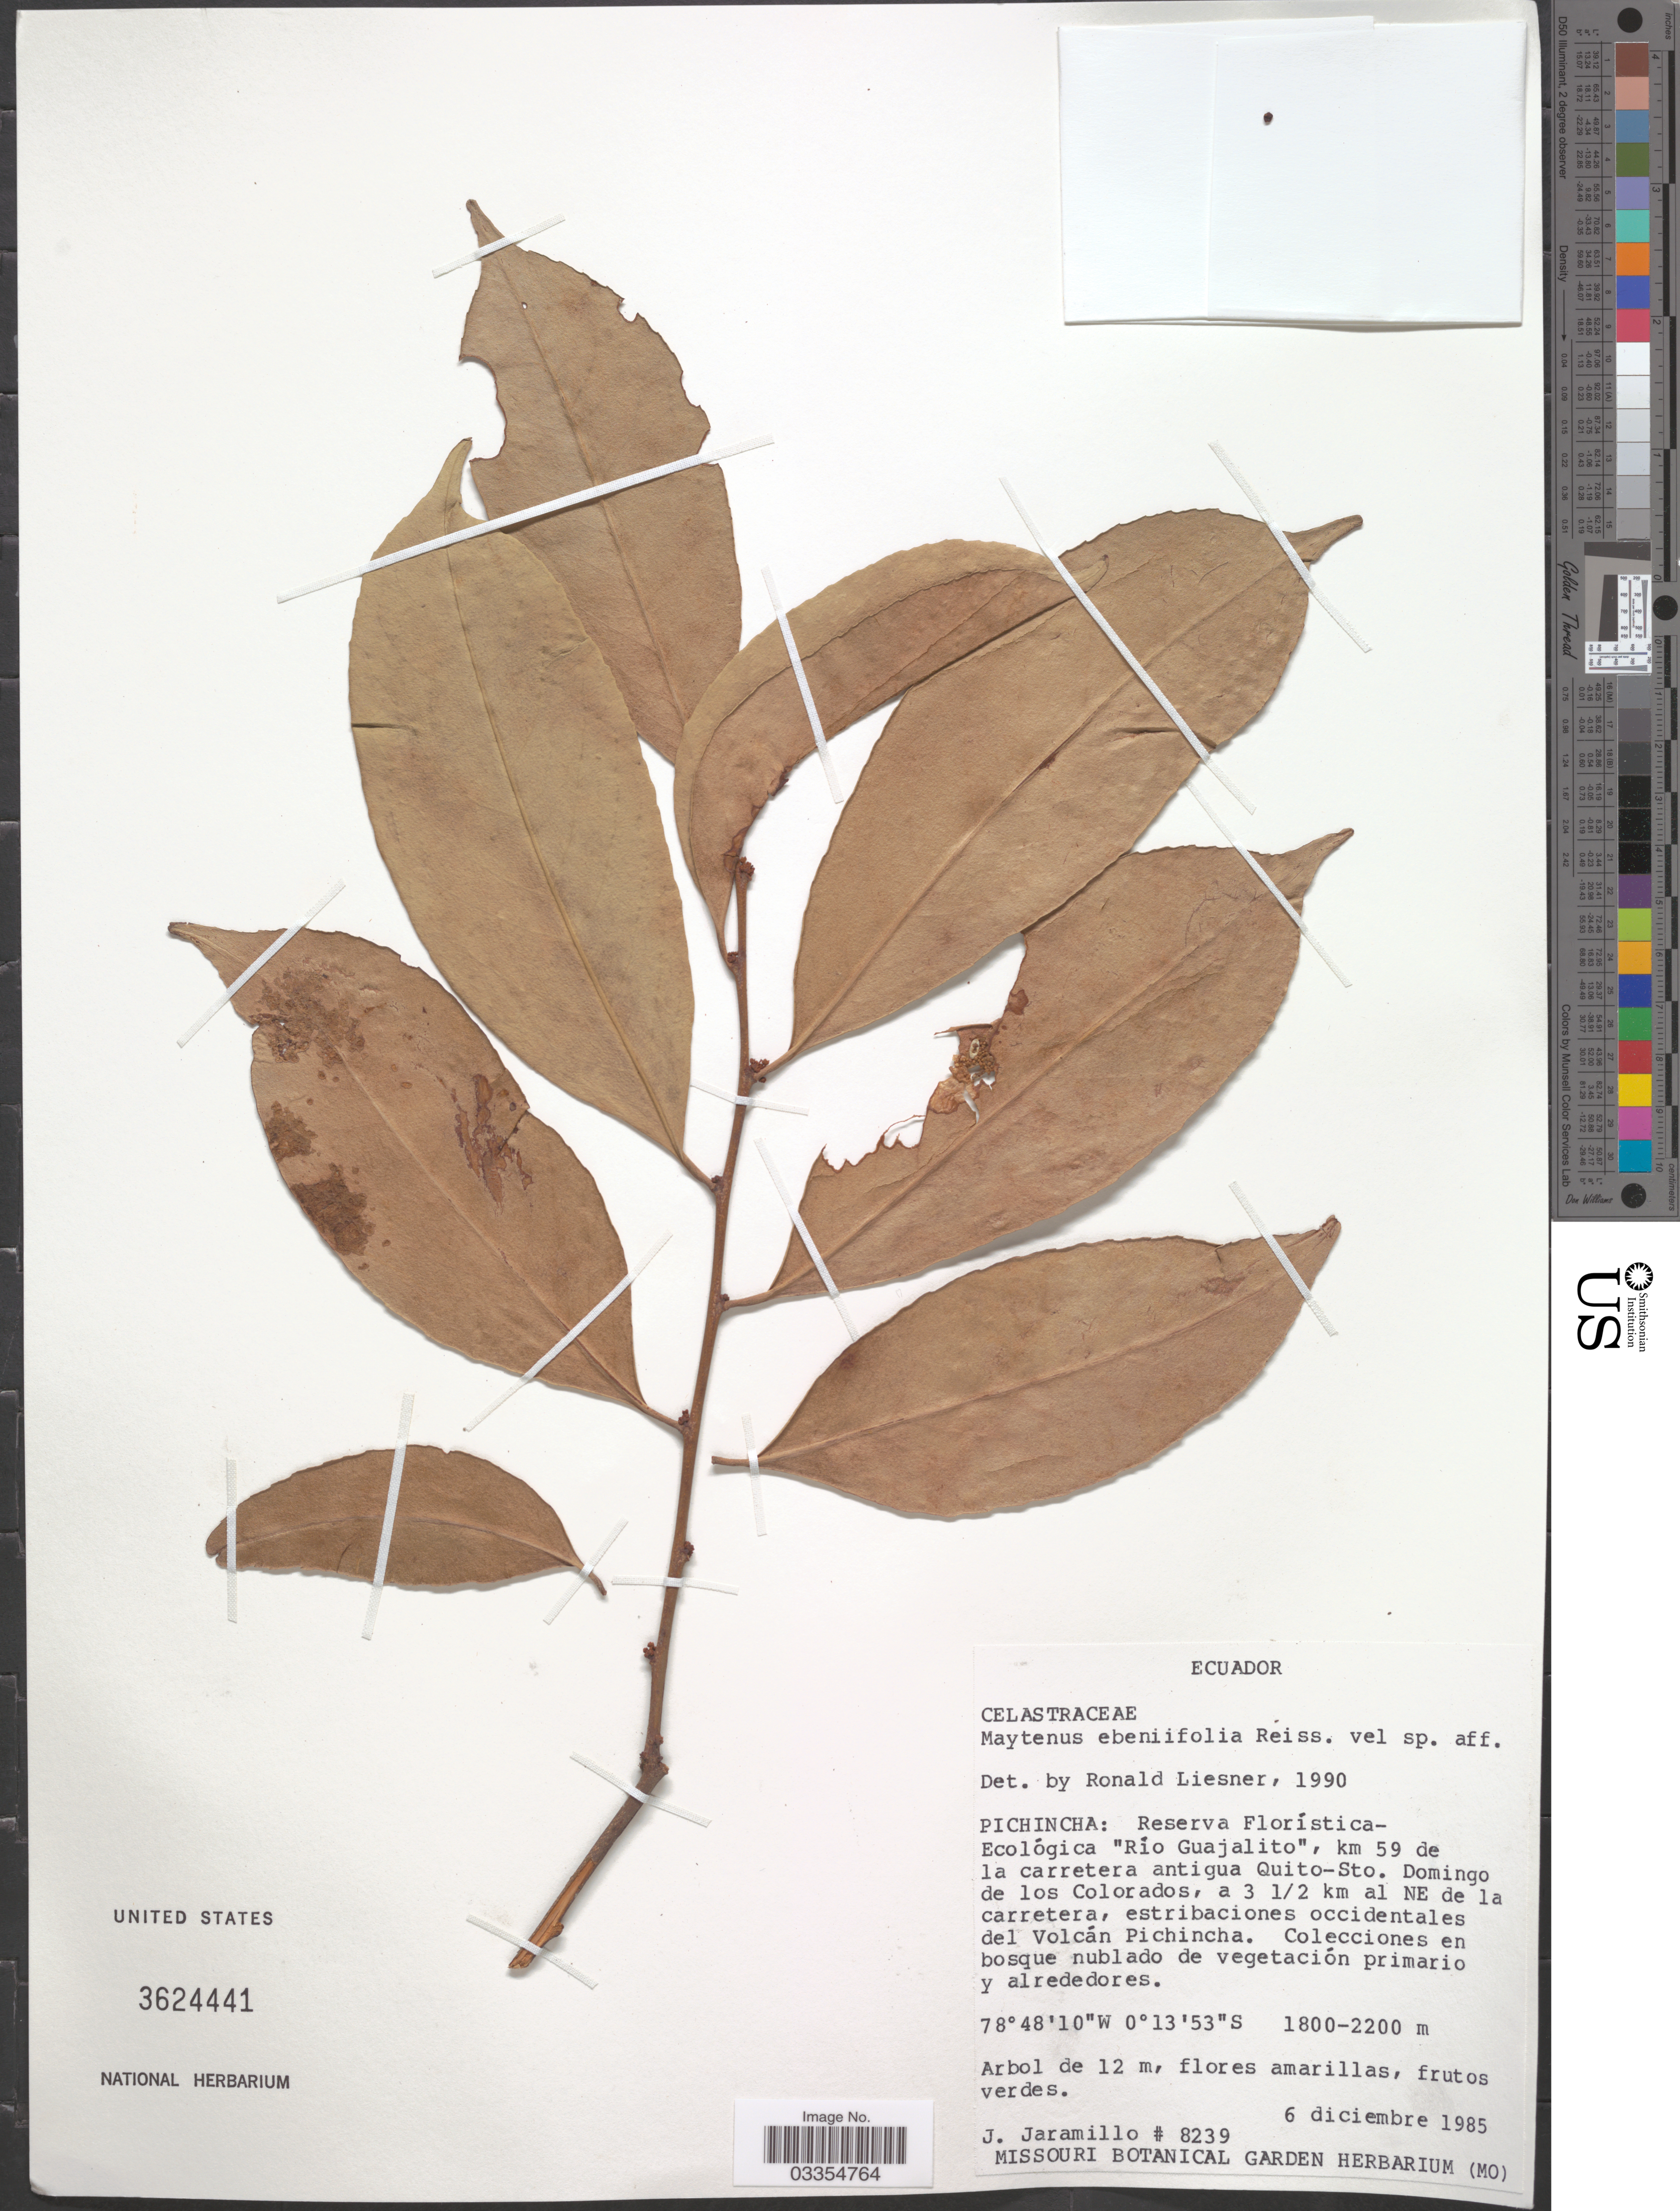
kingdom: Plantae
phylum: Tracheophyta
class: Magnoliopsida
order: Celastrales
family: Celastraceae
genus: Maytenus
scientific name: Maytenus ebenifolia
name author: Reissek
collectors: J. Jaramillo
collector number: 8239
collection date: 1985-12-06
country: Ecuador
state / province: Pichincha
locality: Reserva Florística-Ecológica "Río Guajalito", km 59 de la carretera antigua Quito-Sto. Domingo de los Colorados, a 3½ km al NE de la carretera, estribaciones occidentales del Volcán Pichincha.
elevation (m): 1800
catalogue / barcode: US 3624441